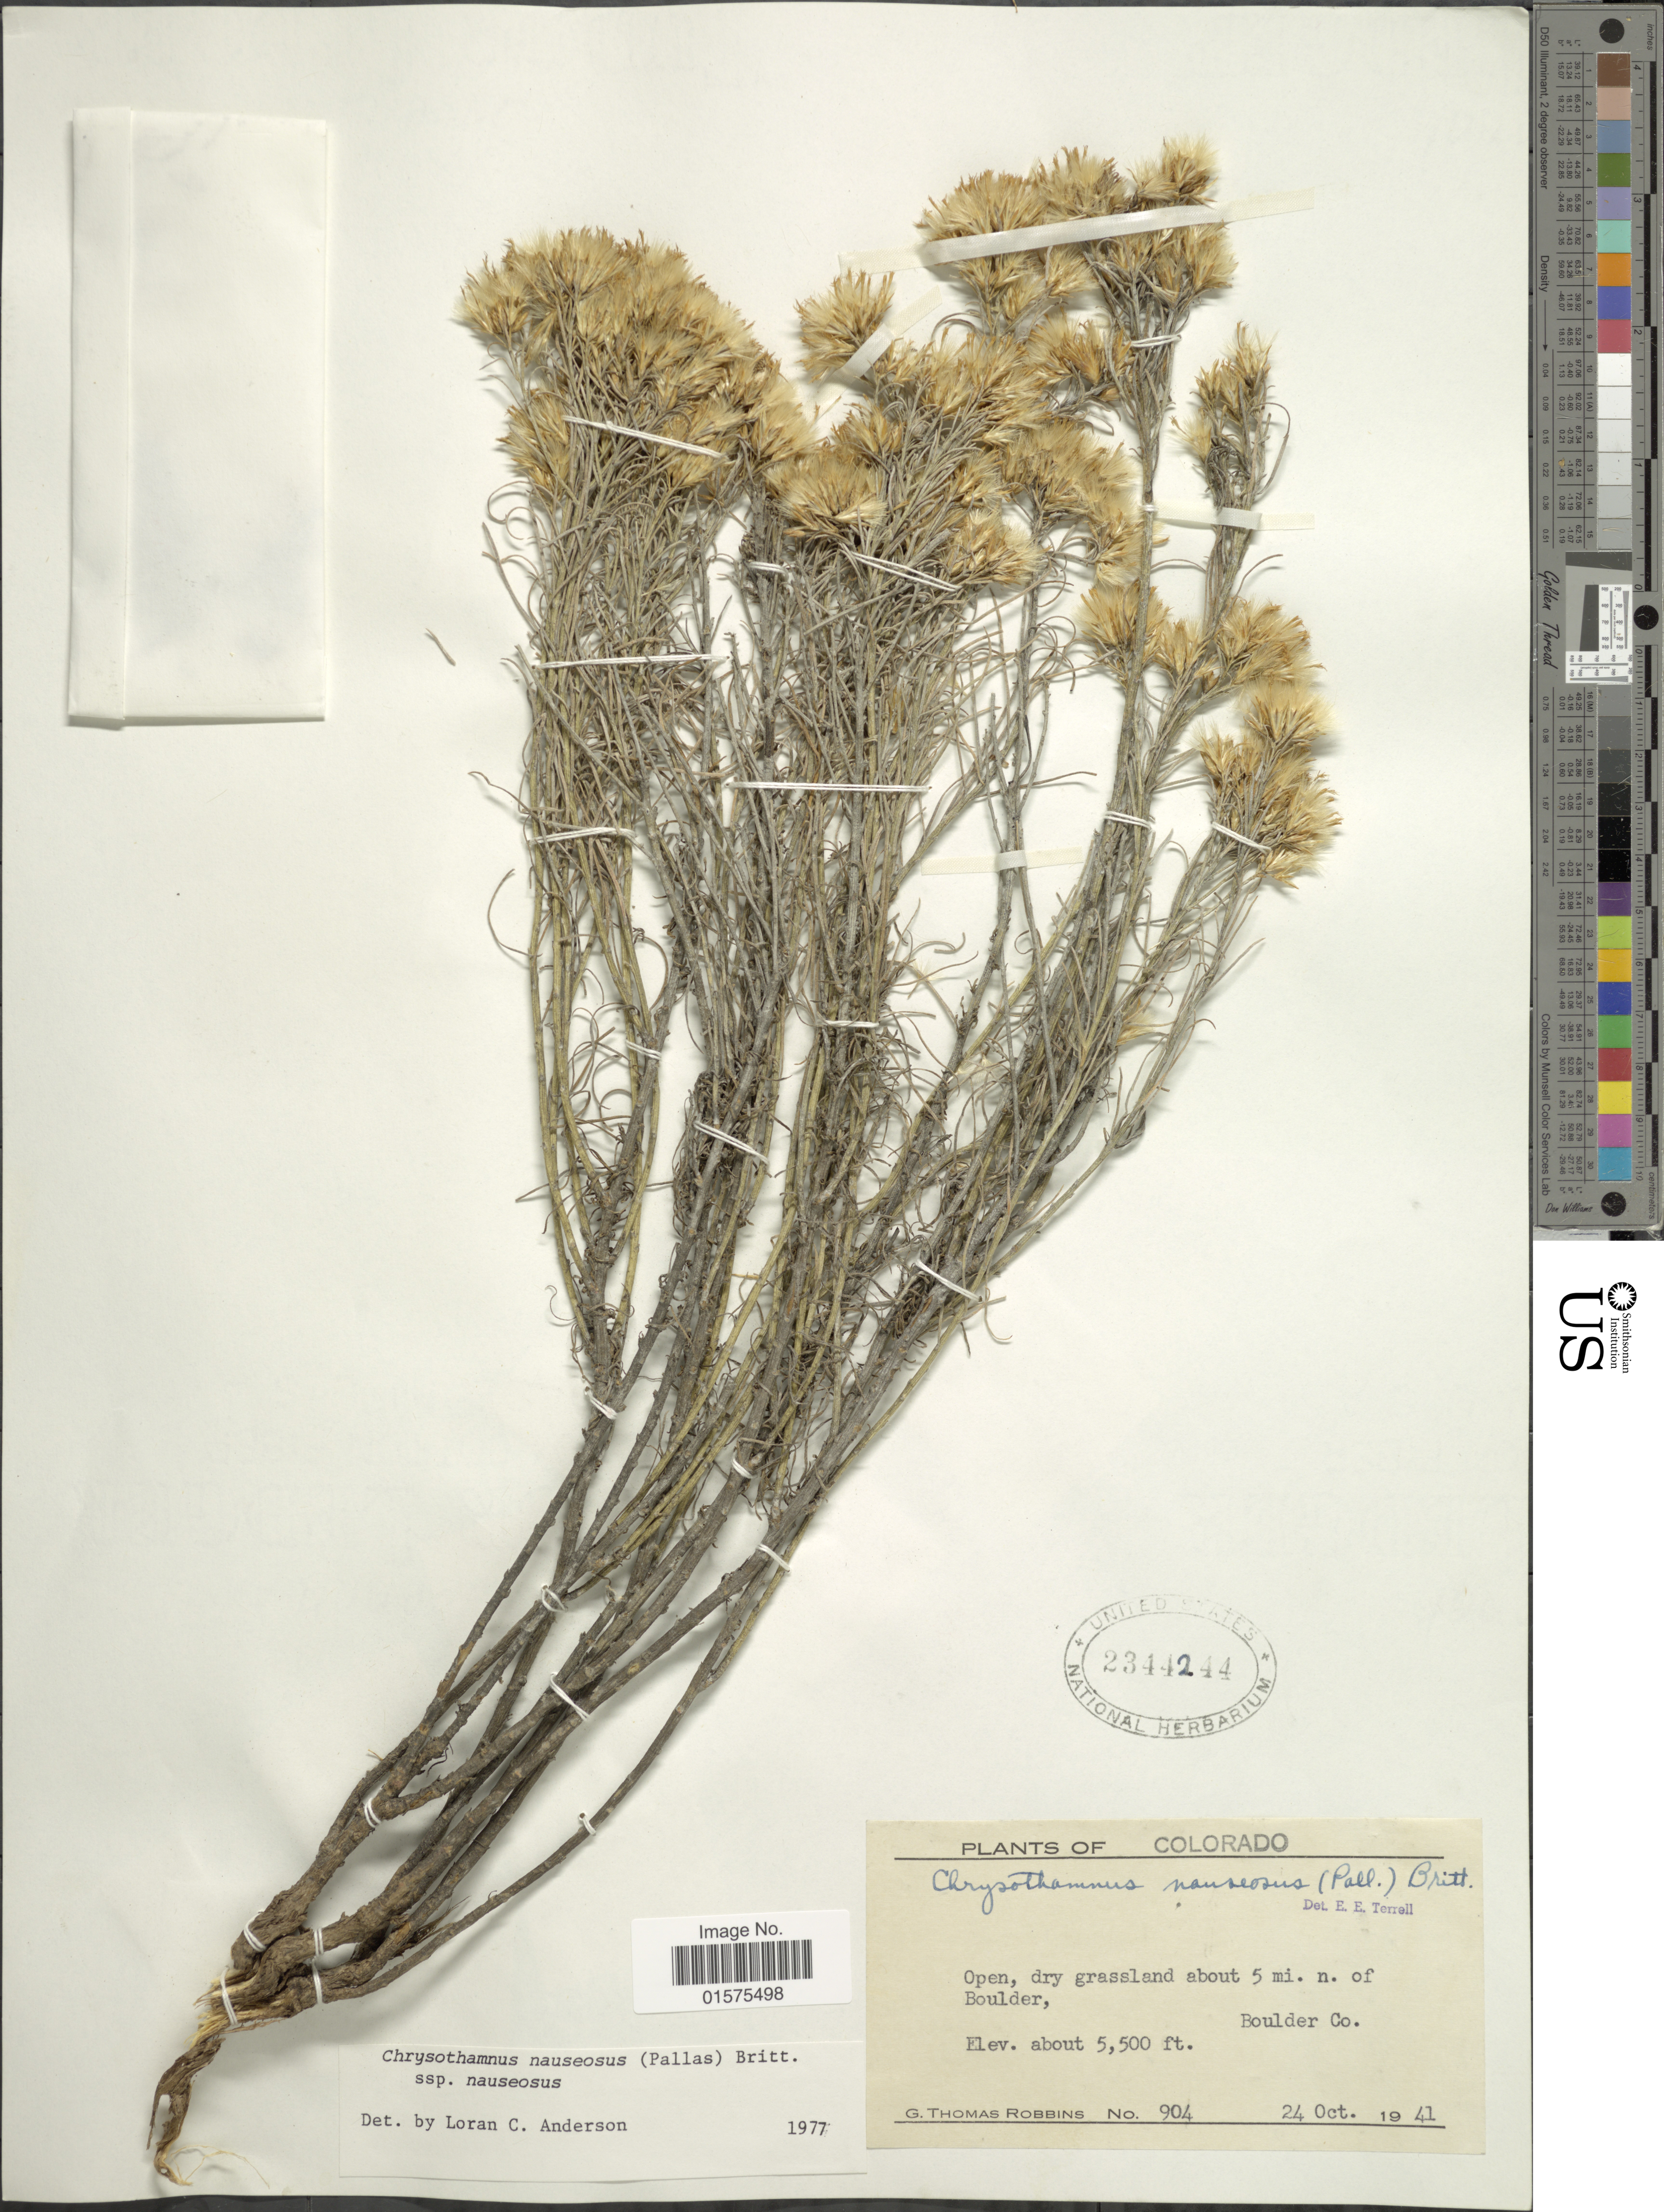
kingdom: Plantae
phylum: Tracheophyta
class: Magnoliopsida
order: Asterales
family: Asteraceae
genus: Ericameria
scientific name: Ericameria nauseosa var. nauseosa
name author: (Pall. ex Pursh) G.L. Nesom & G.I. Baird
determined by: Urbatsch, Lowell E., Curator (LSU), Louisiana State University (UNITED STATES)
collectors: G. T. Robbins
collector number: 904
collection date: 1941-10-24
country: United States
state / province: Colorado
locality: About 5 mi. n. of Boulder, Boulder Co.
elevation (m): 1676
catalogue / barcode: US 2344244